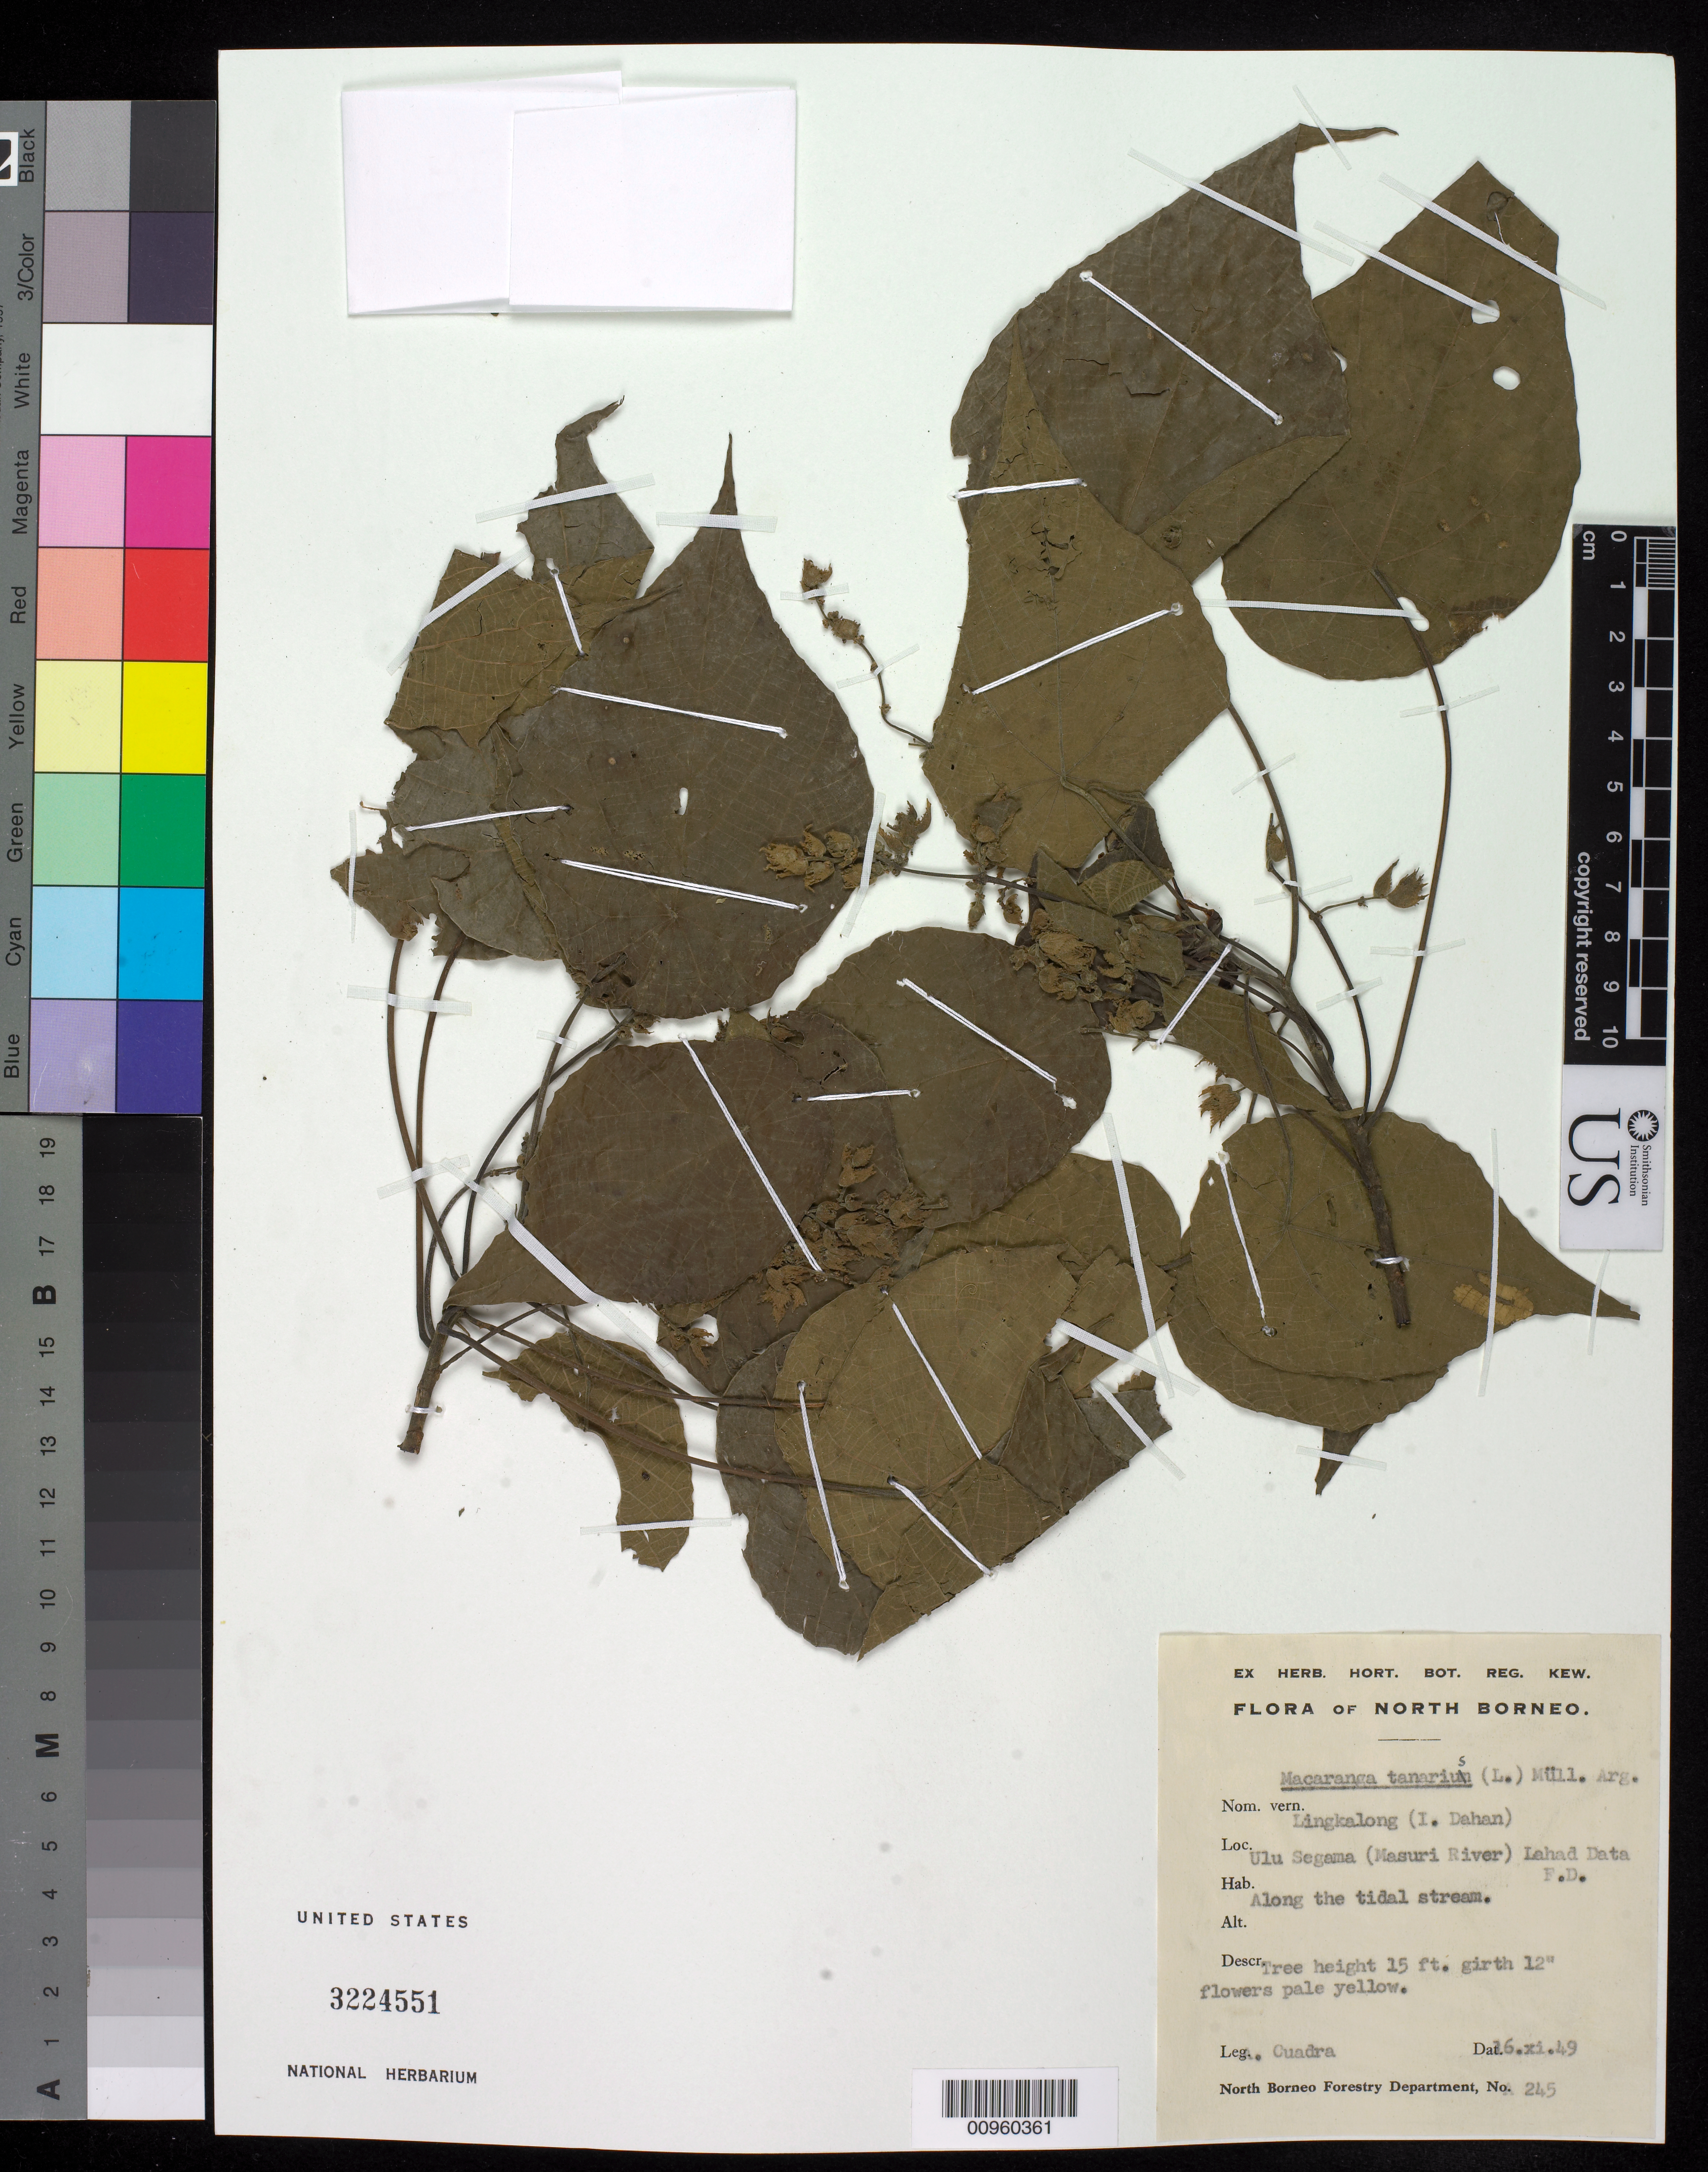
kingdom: Plantae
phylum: Tracheophyta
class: Magnoliopsida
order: Malpighiales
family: Euphorbiaceae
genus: Macaranga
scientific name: Macaranga tanarius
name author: (L.) Müll. Arg.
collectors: A. Cuadra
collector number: A. 245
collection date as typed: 16 Nov 1949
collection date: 1949-11-16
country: Malaysia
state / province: Sabah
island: Borneo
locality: Ulu Segama, Masuri River, Lahad Data F.D.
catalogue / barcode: US 3224551